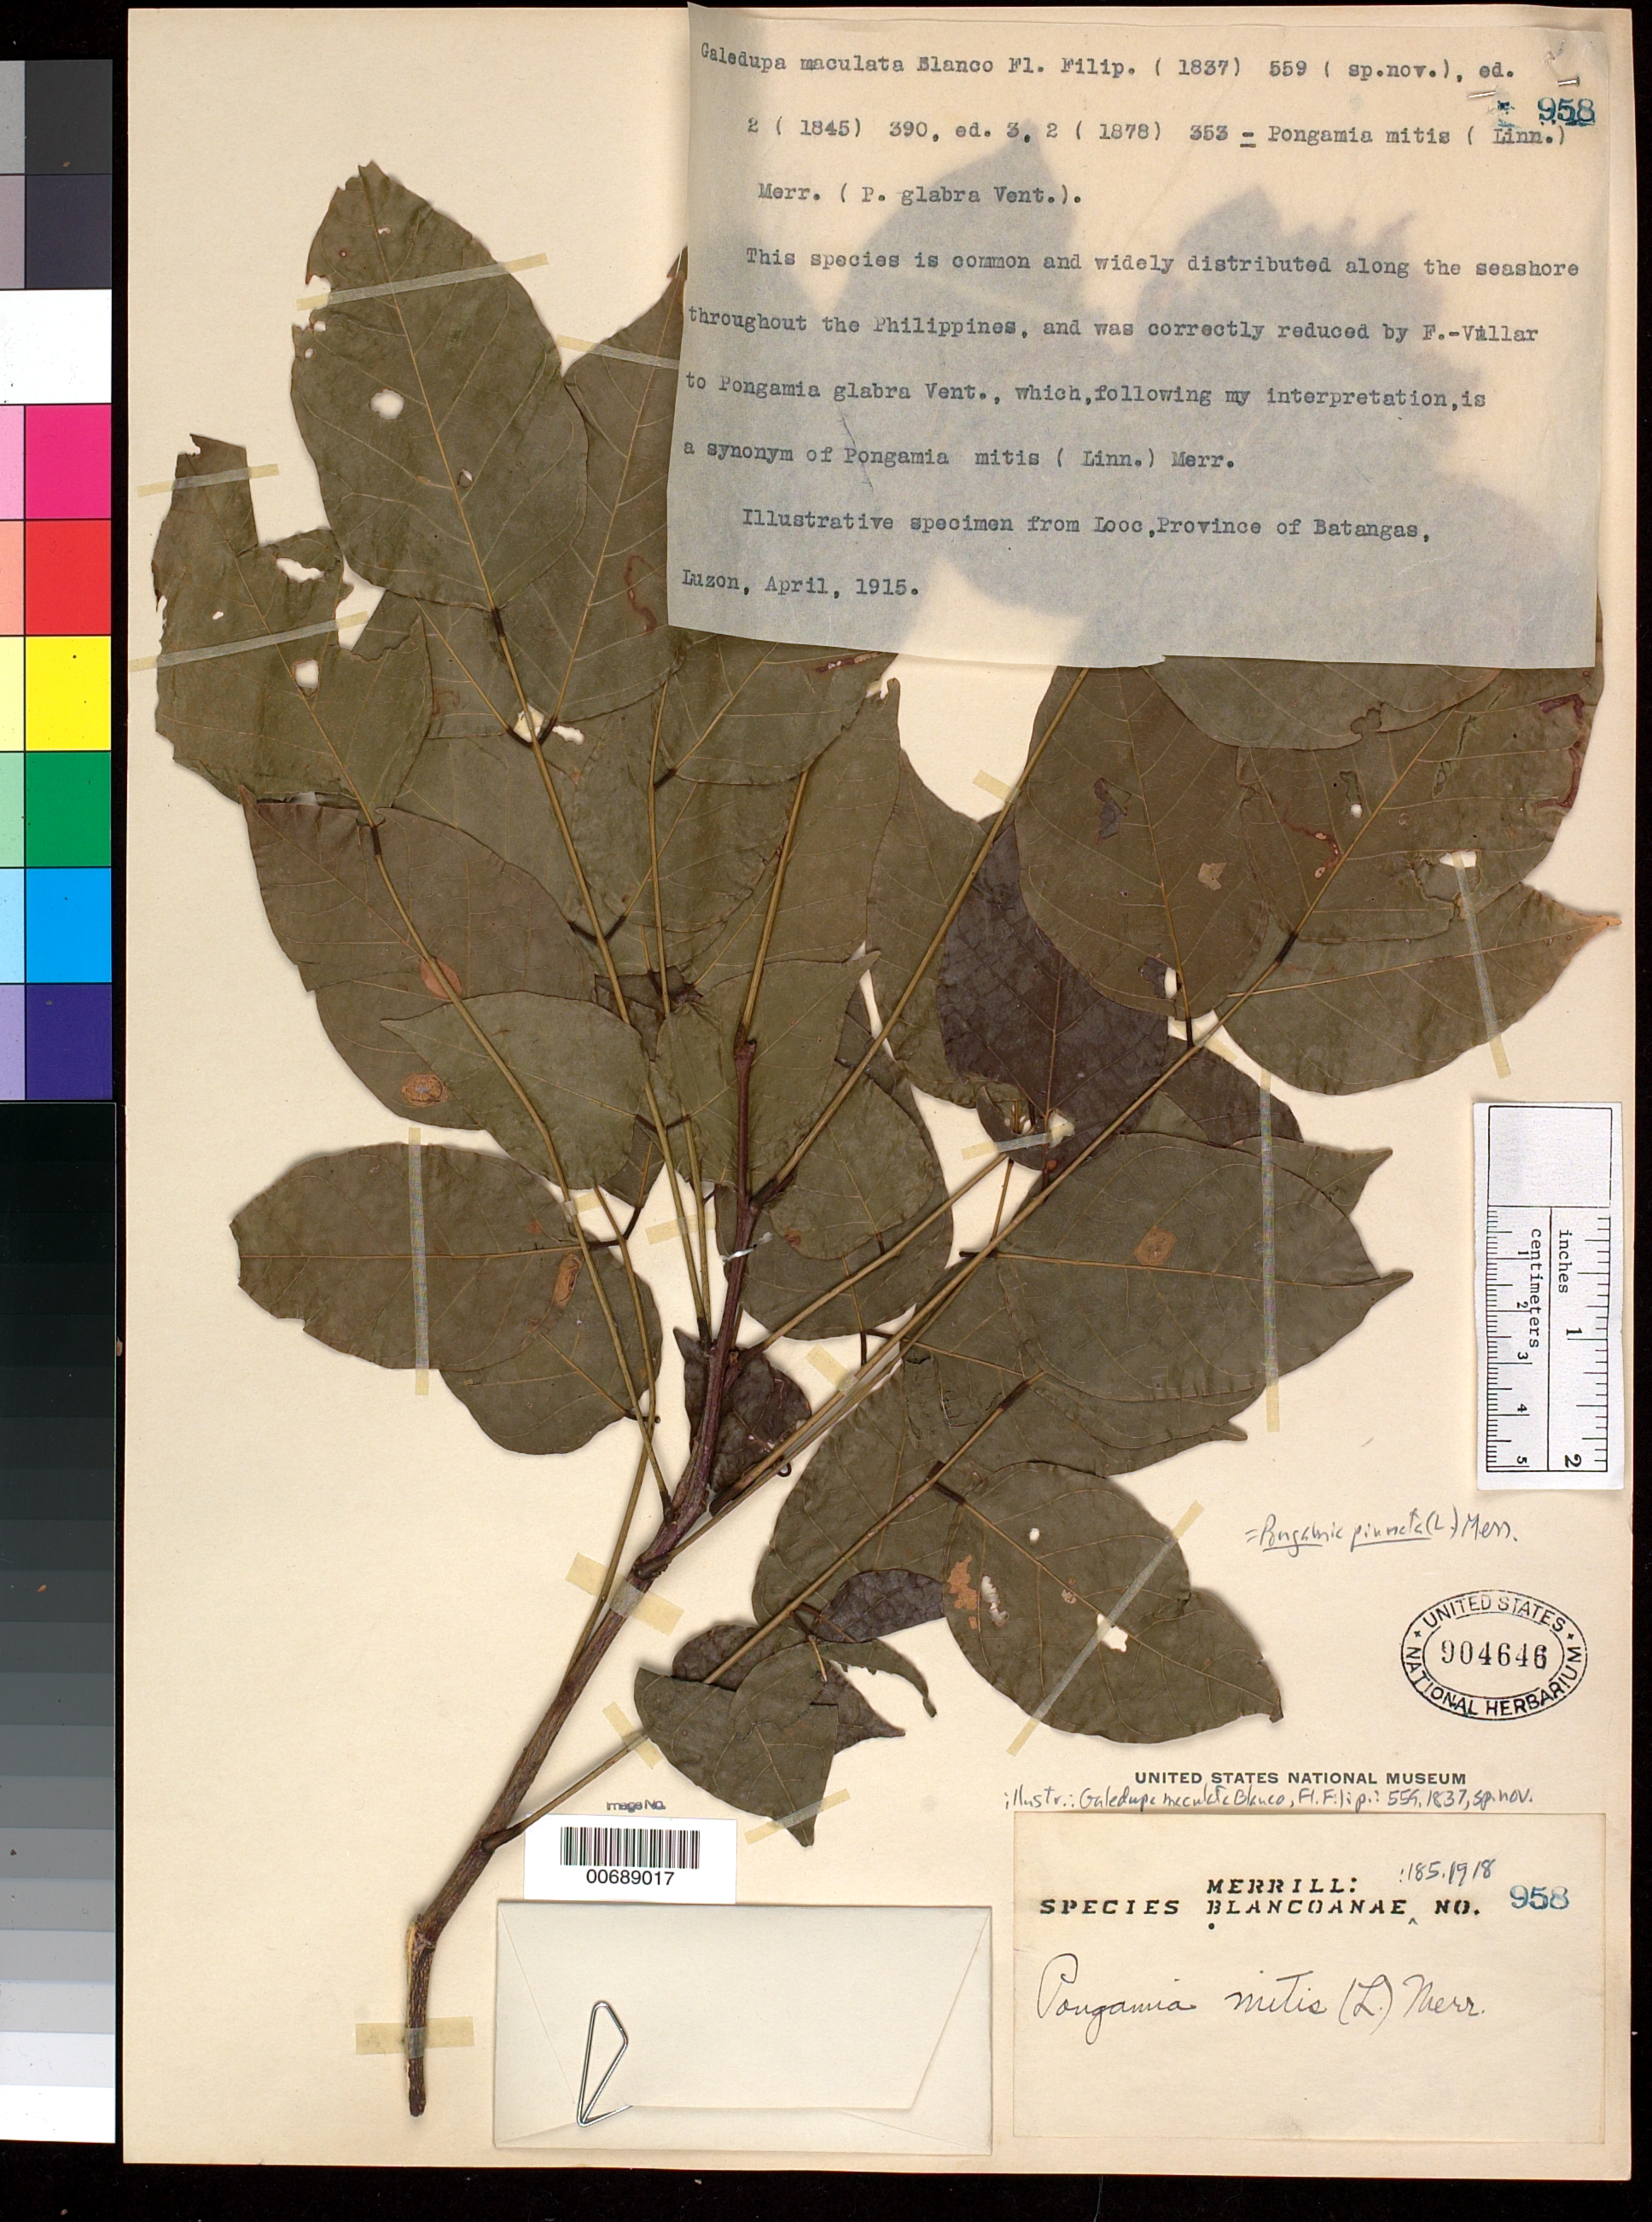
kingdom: Plantae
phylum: Tracheophyta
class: Magnoliopsida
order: Fabales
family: Fabaceae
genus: Millettia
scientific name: Millettia pinnata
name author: (L.) Panigrahi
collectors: E. D. Merrill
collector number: Sp. Blancoan. 0958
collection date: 1915-04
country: Philippines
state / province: Calabarzon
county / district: Batangas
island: Luzon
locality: Looc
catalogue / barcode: US 904646